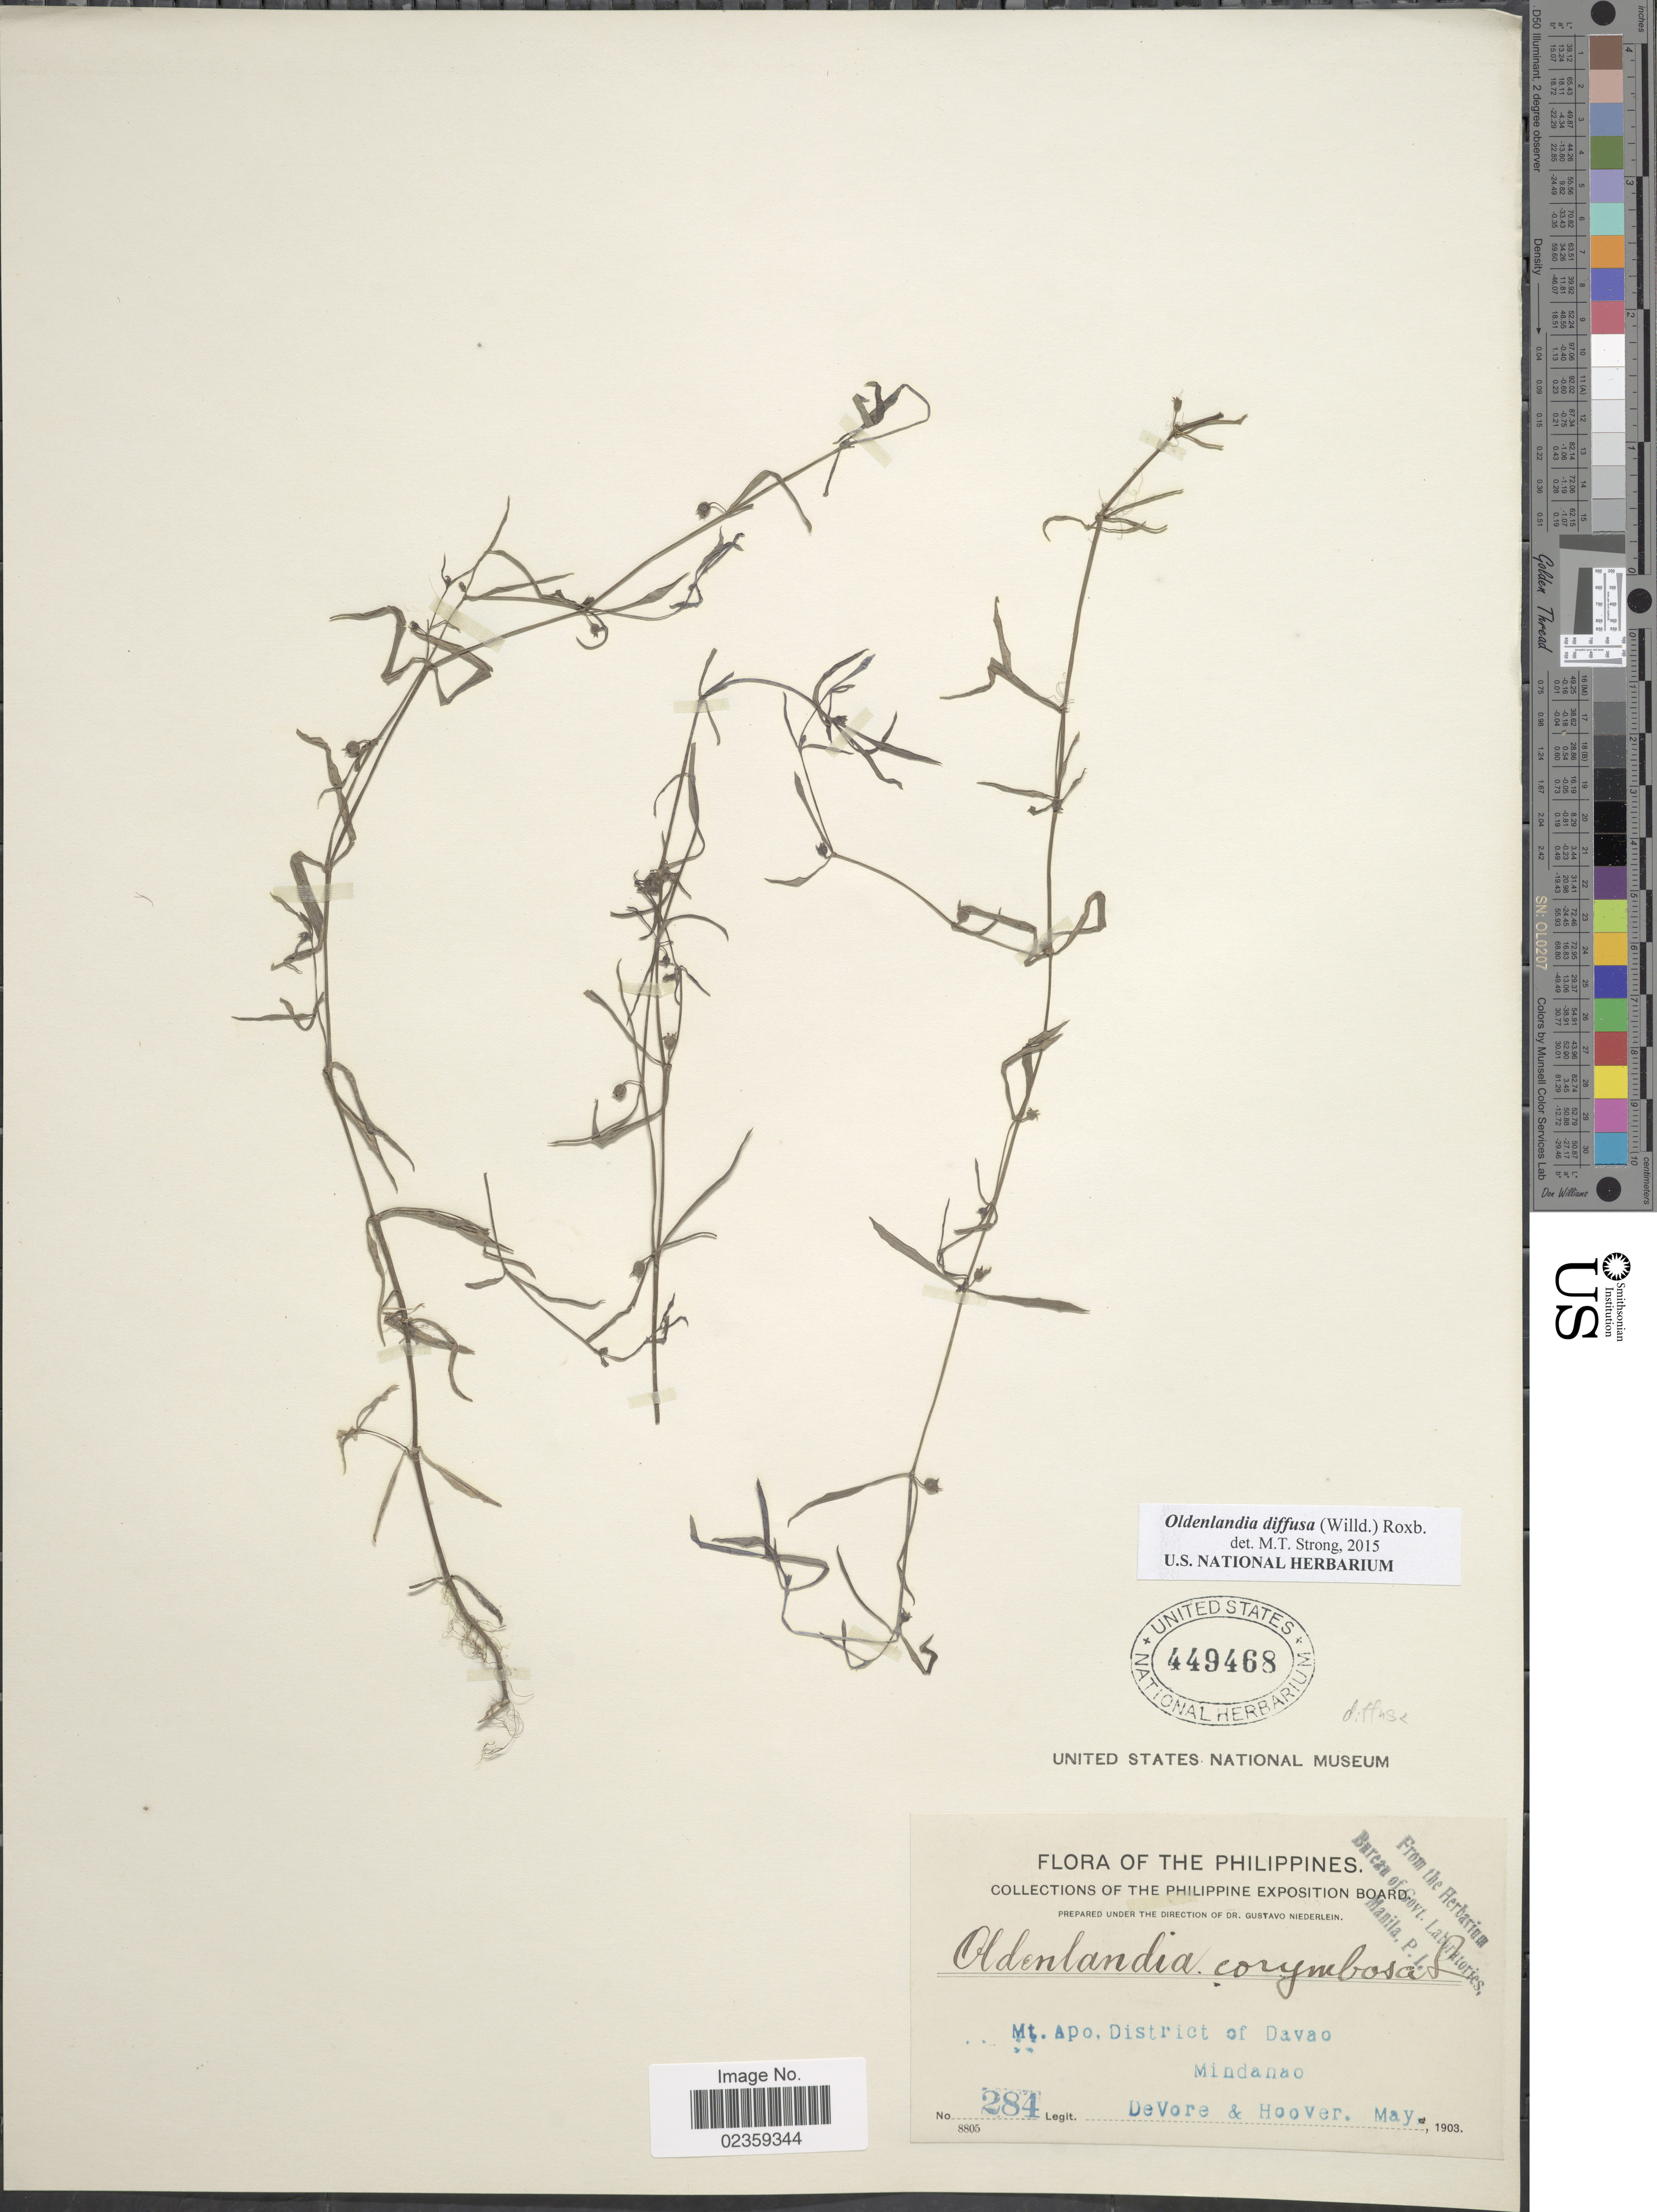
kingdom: Plantae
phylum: Tracheophyta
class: Magnoliopsida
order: Gentianales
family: Rubiaceae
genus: Oldenlandia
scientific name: Oldenlandia diffusa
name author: (Willd.) Roxb.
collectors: -. DeVore & -- Hoover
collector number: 284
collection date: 1903-05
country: Philippines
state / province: Davao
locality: Mt. Apo, District of Davao. Mindanao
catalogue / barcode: US 449468